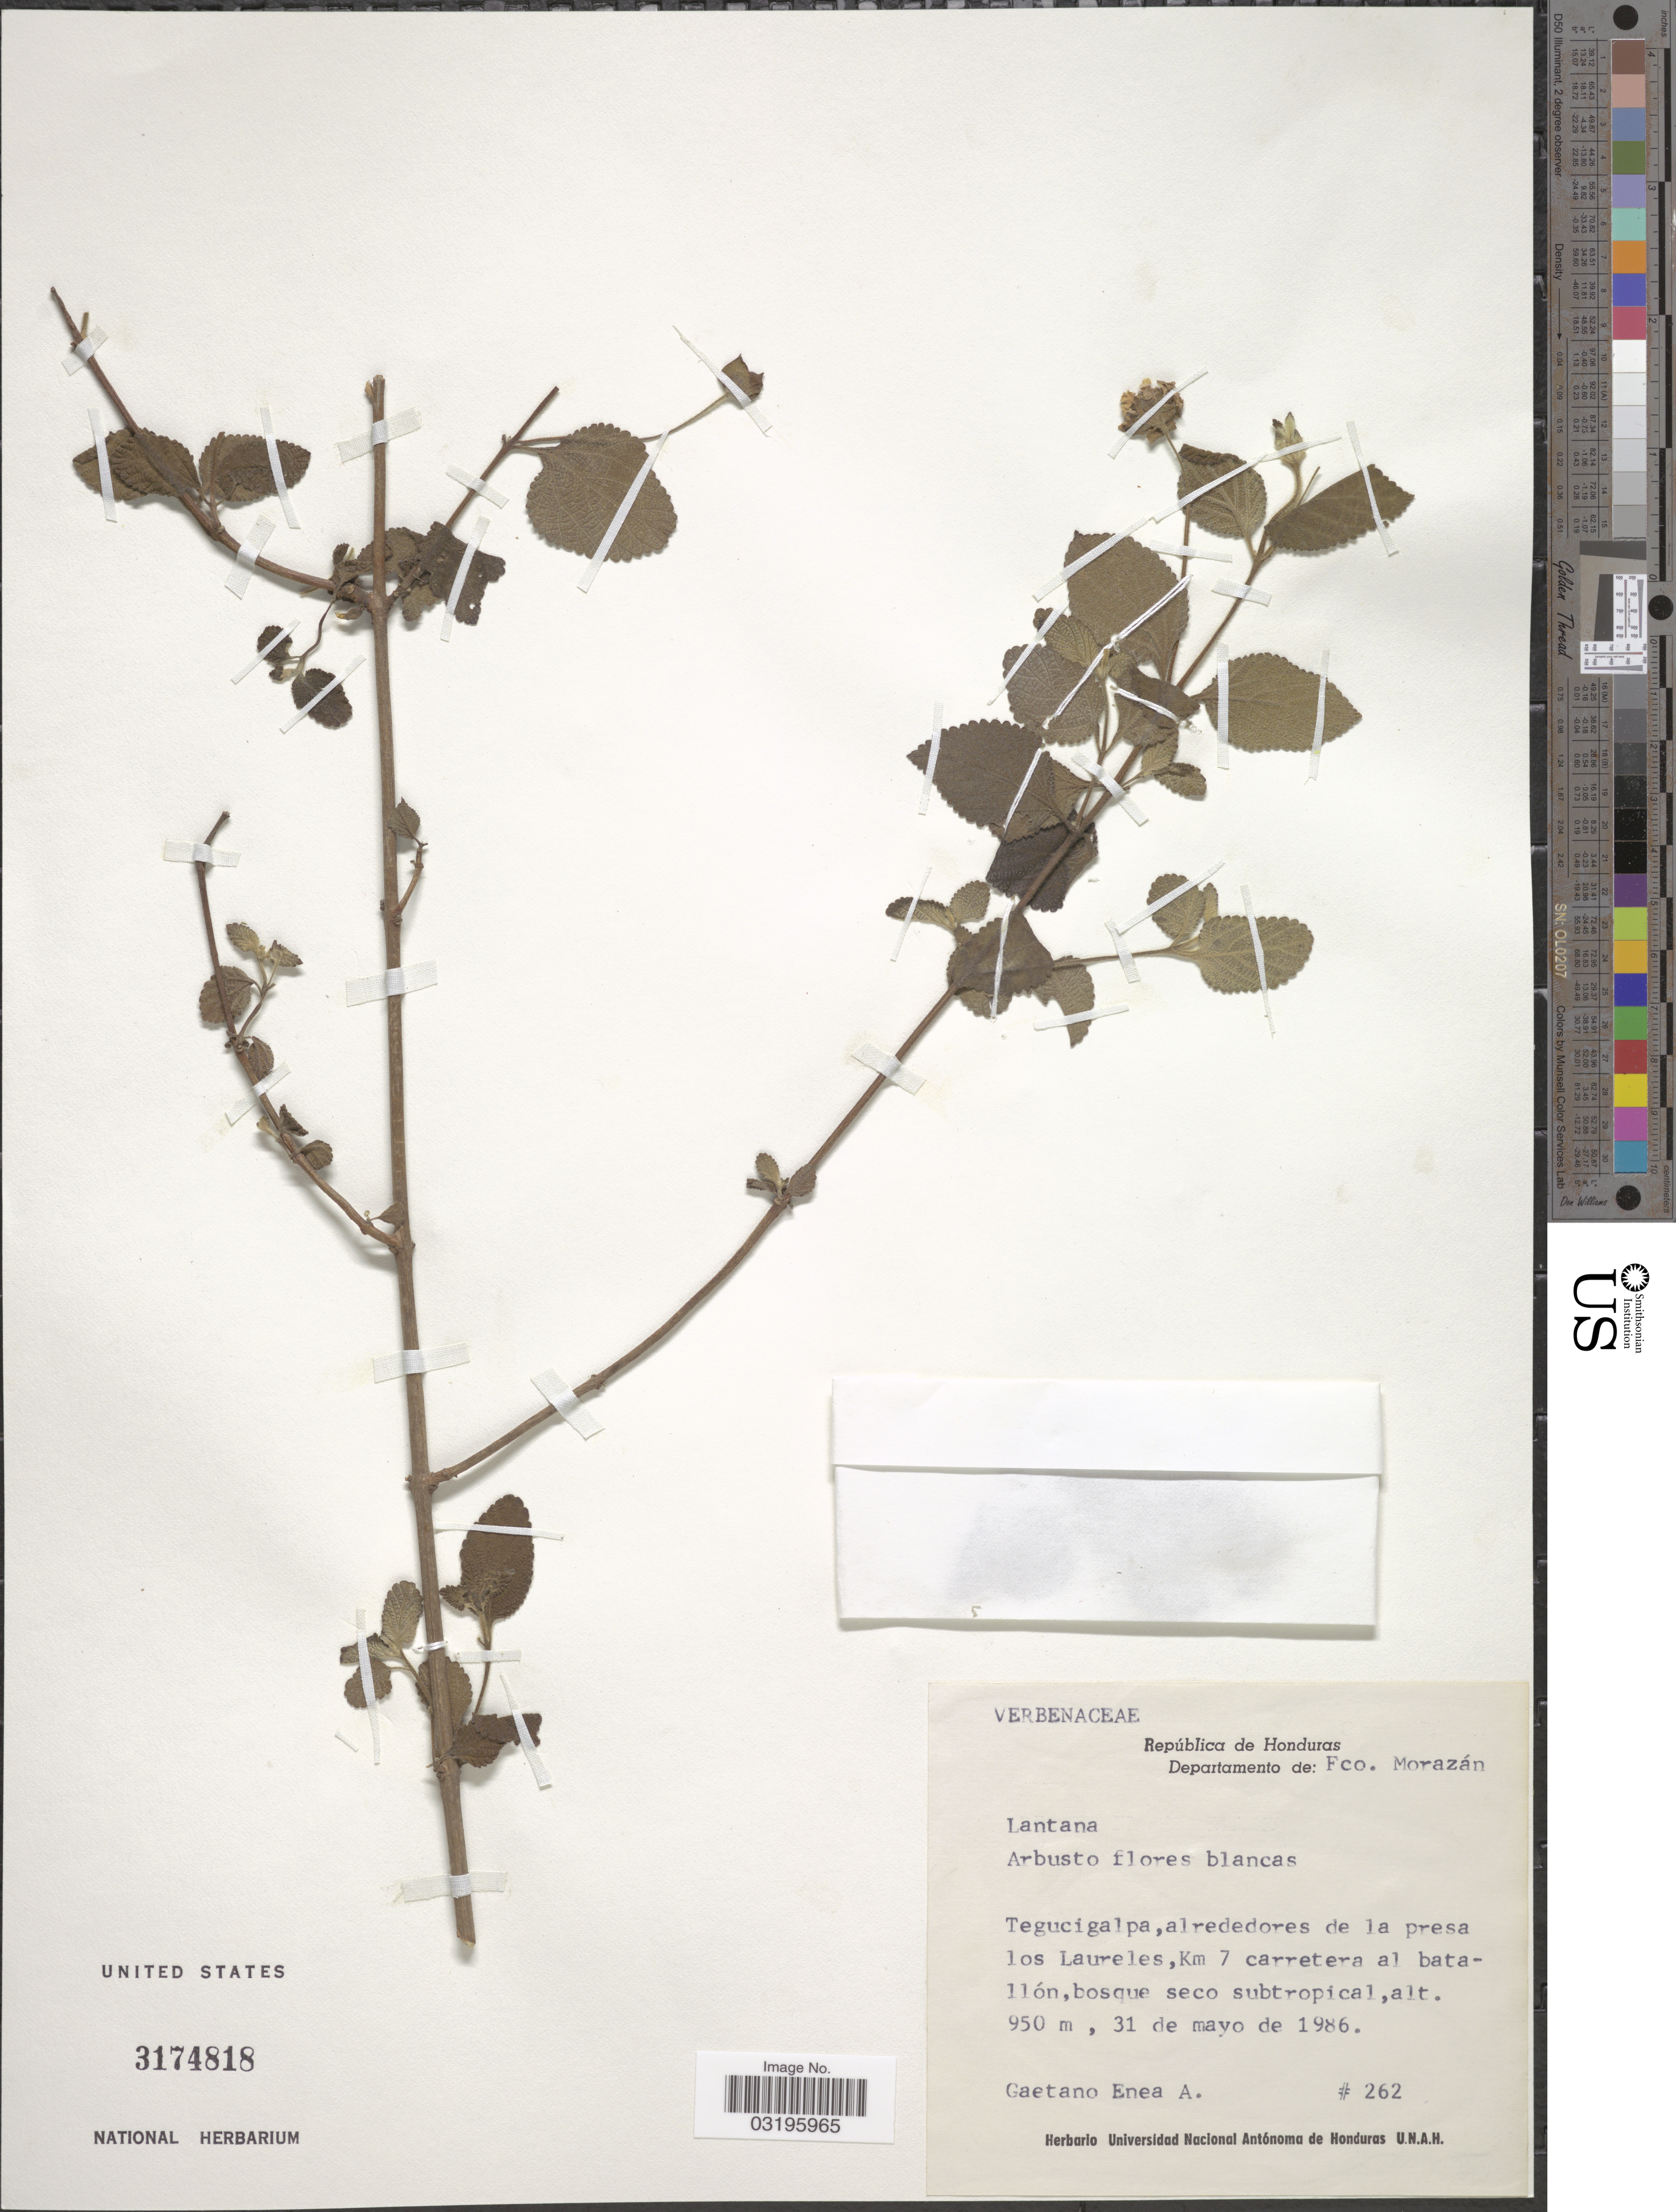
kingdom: Plantae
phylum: Tracheophyta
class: Magnoliopsida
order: Lamiales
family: Verbenaceae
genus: Lantana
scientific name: Lantana sp.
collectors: Gaetano Enea A.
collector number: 262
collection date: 1986-05-31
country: Honduras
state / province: Fco. Morazán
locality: República de Honduras. Departamento de: Fco. Morazán. Tegucigalpa, alrededores de la presa los Laureles, Km 7 carretera al batallón, bosque seco subtropical.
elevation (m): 950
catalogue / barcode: US 3174818